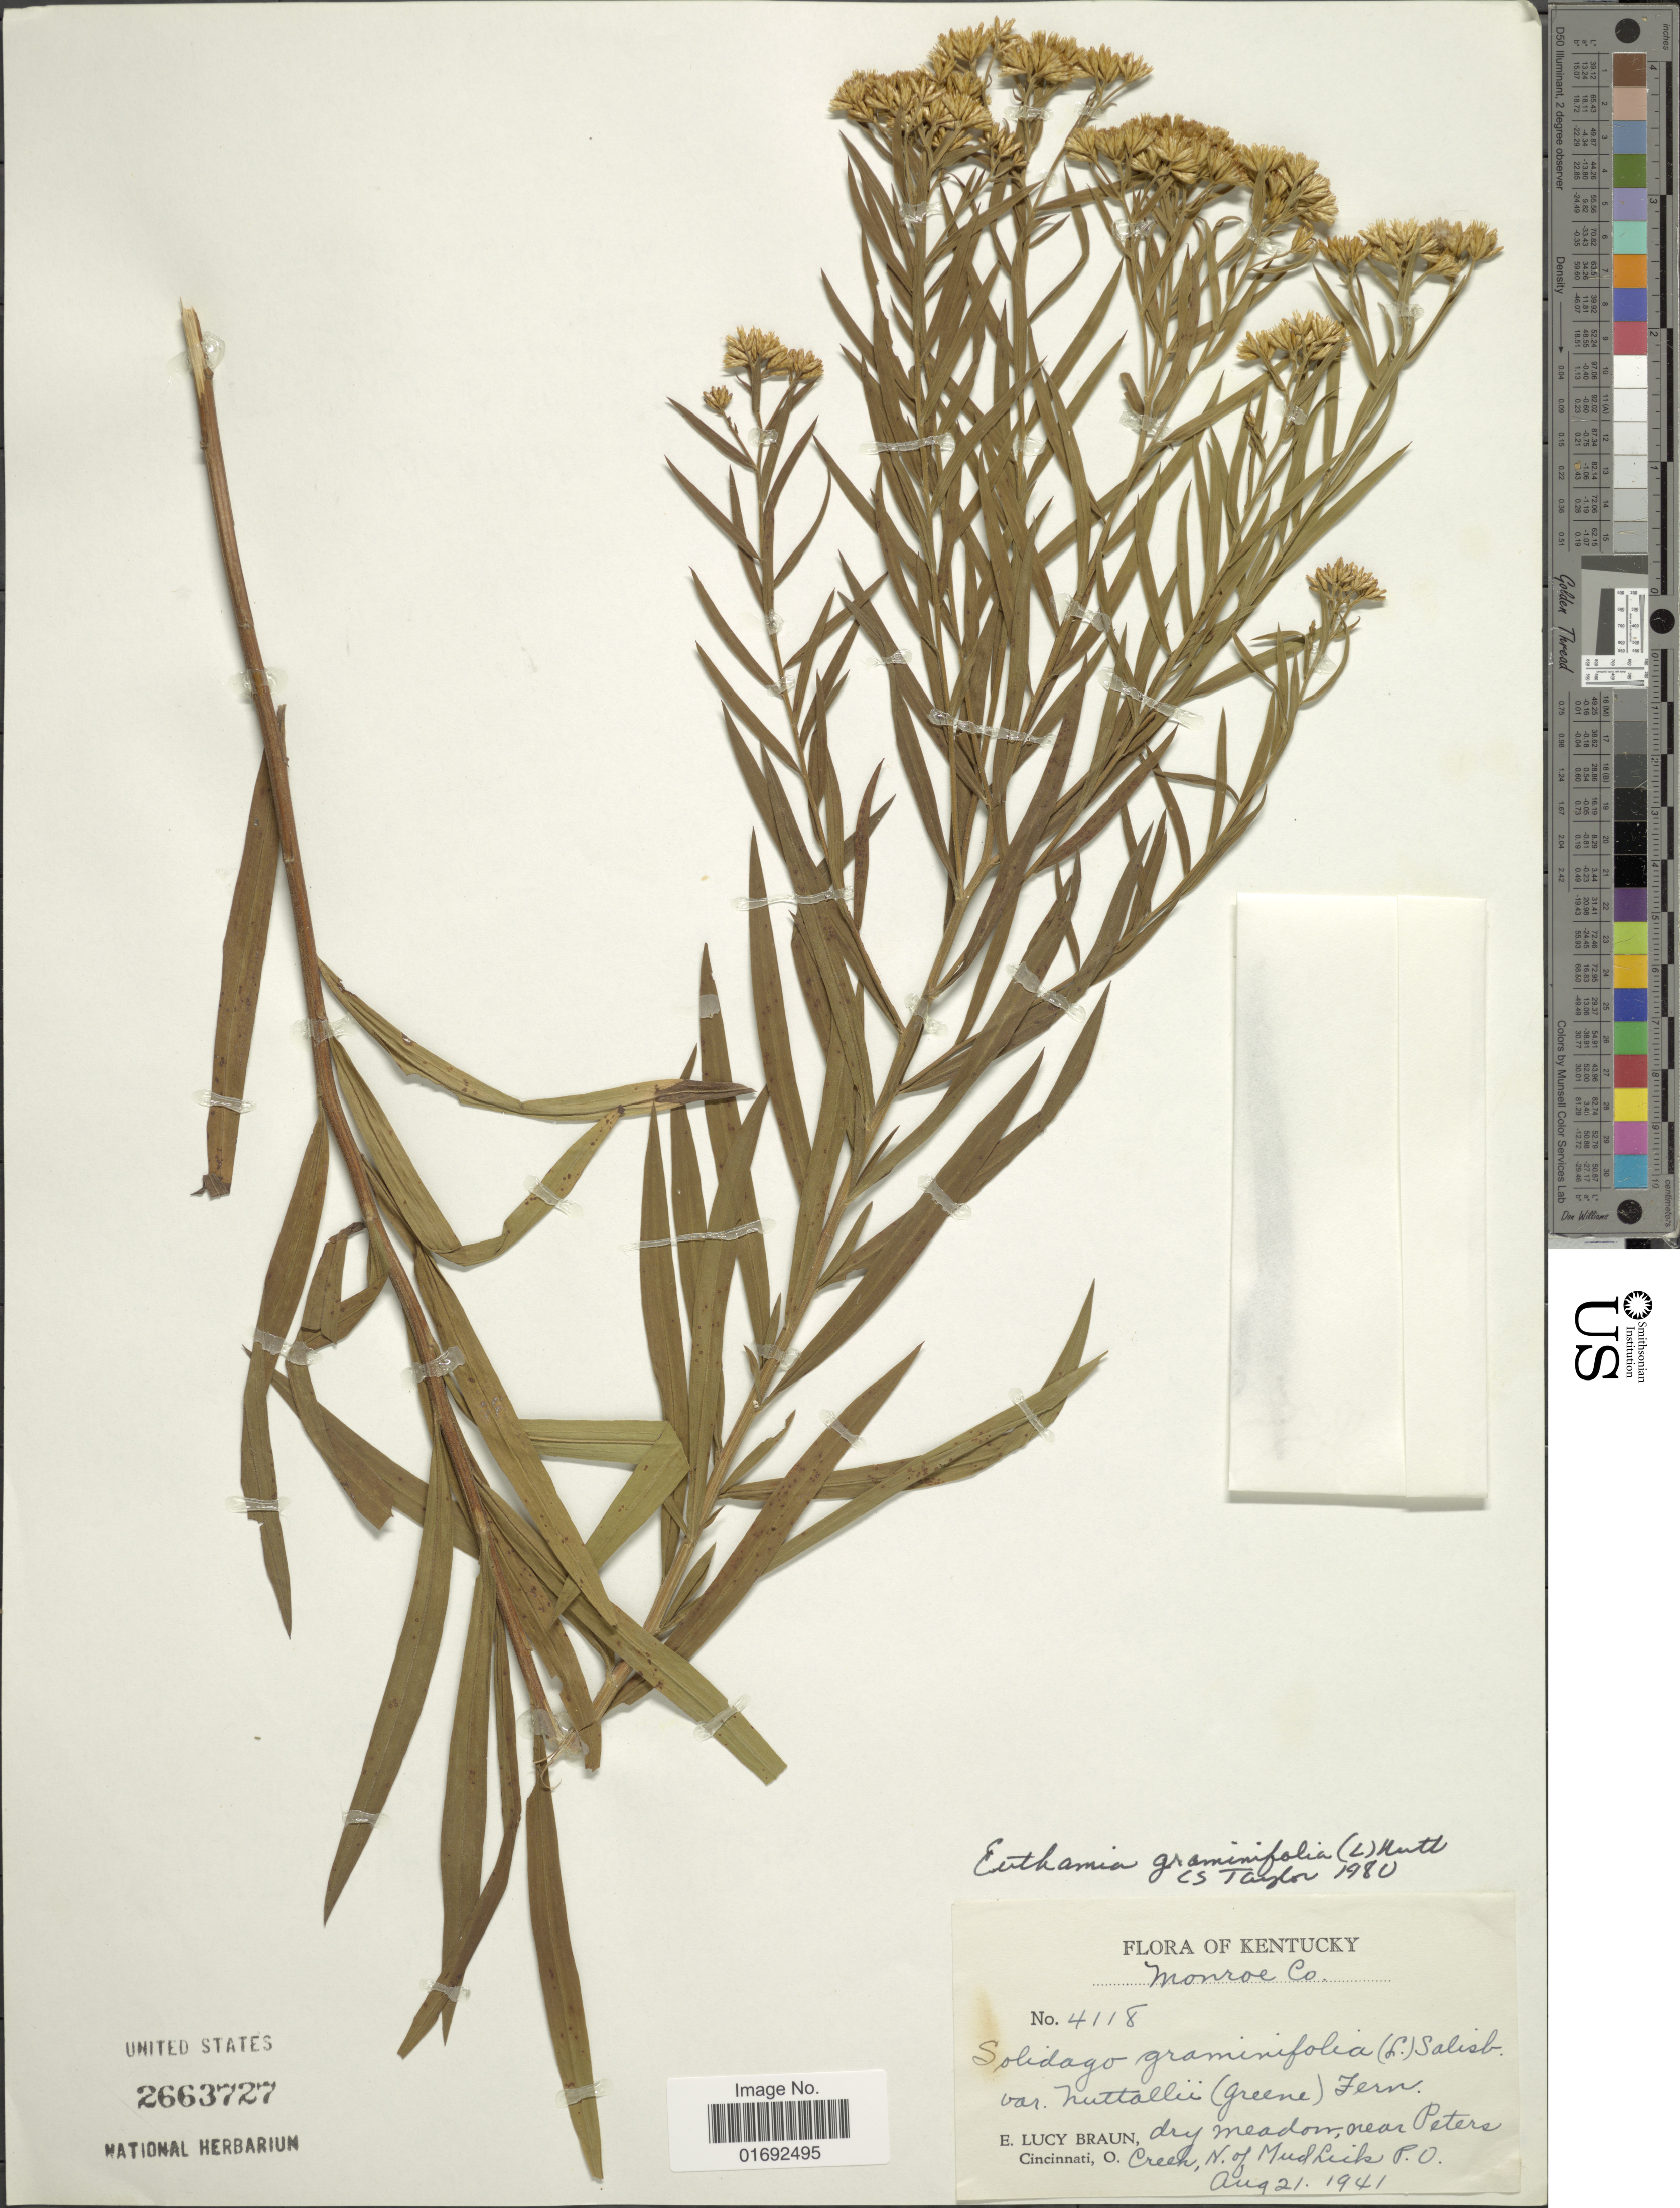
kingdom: Plantae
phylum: Tracheophyta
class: Magnoliopsida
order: Asterales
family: Asteraceae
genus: Euthamia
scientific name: Euthamia graminifolia var. nuttalii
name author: (S.W. Greene) W. Stone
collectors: E. L. Braun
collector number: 4118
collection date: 1941-08-21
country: United States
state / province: Kentucky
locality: Monroe Co., near Peters Creek, N of Mud Lick P. O.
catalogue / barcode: US 2663727